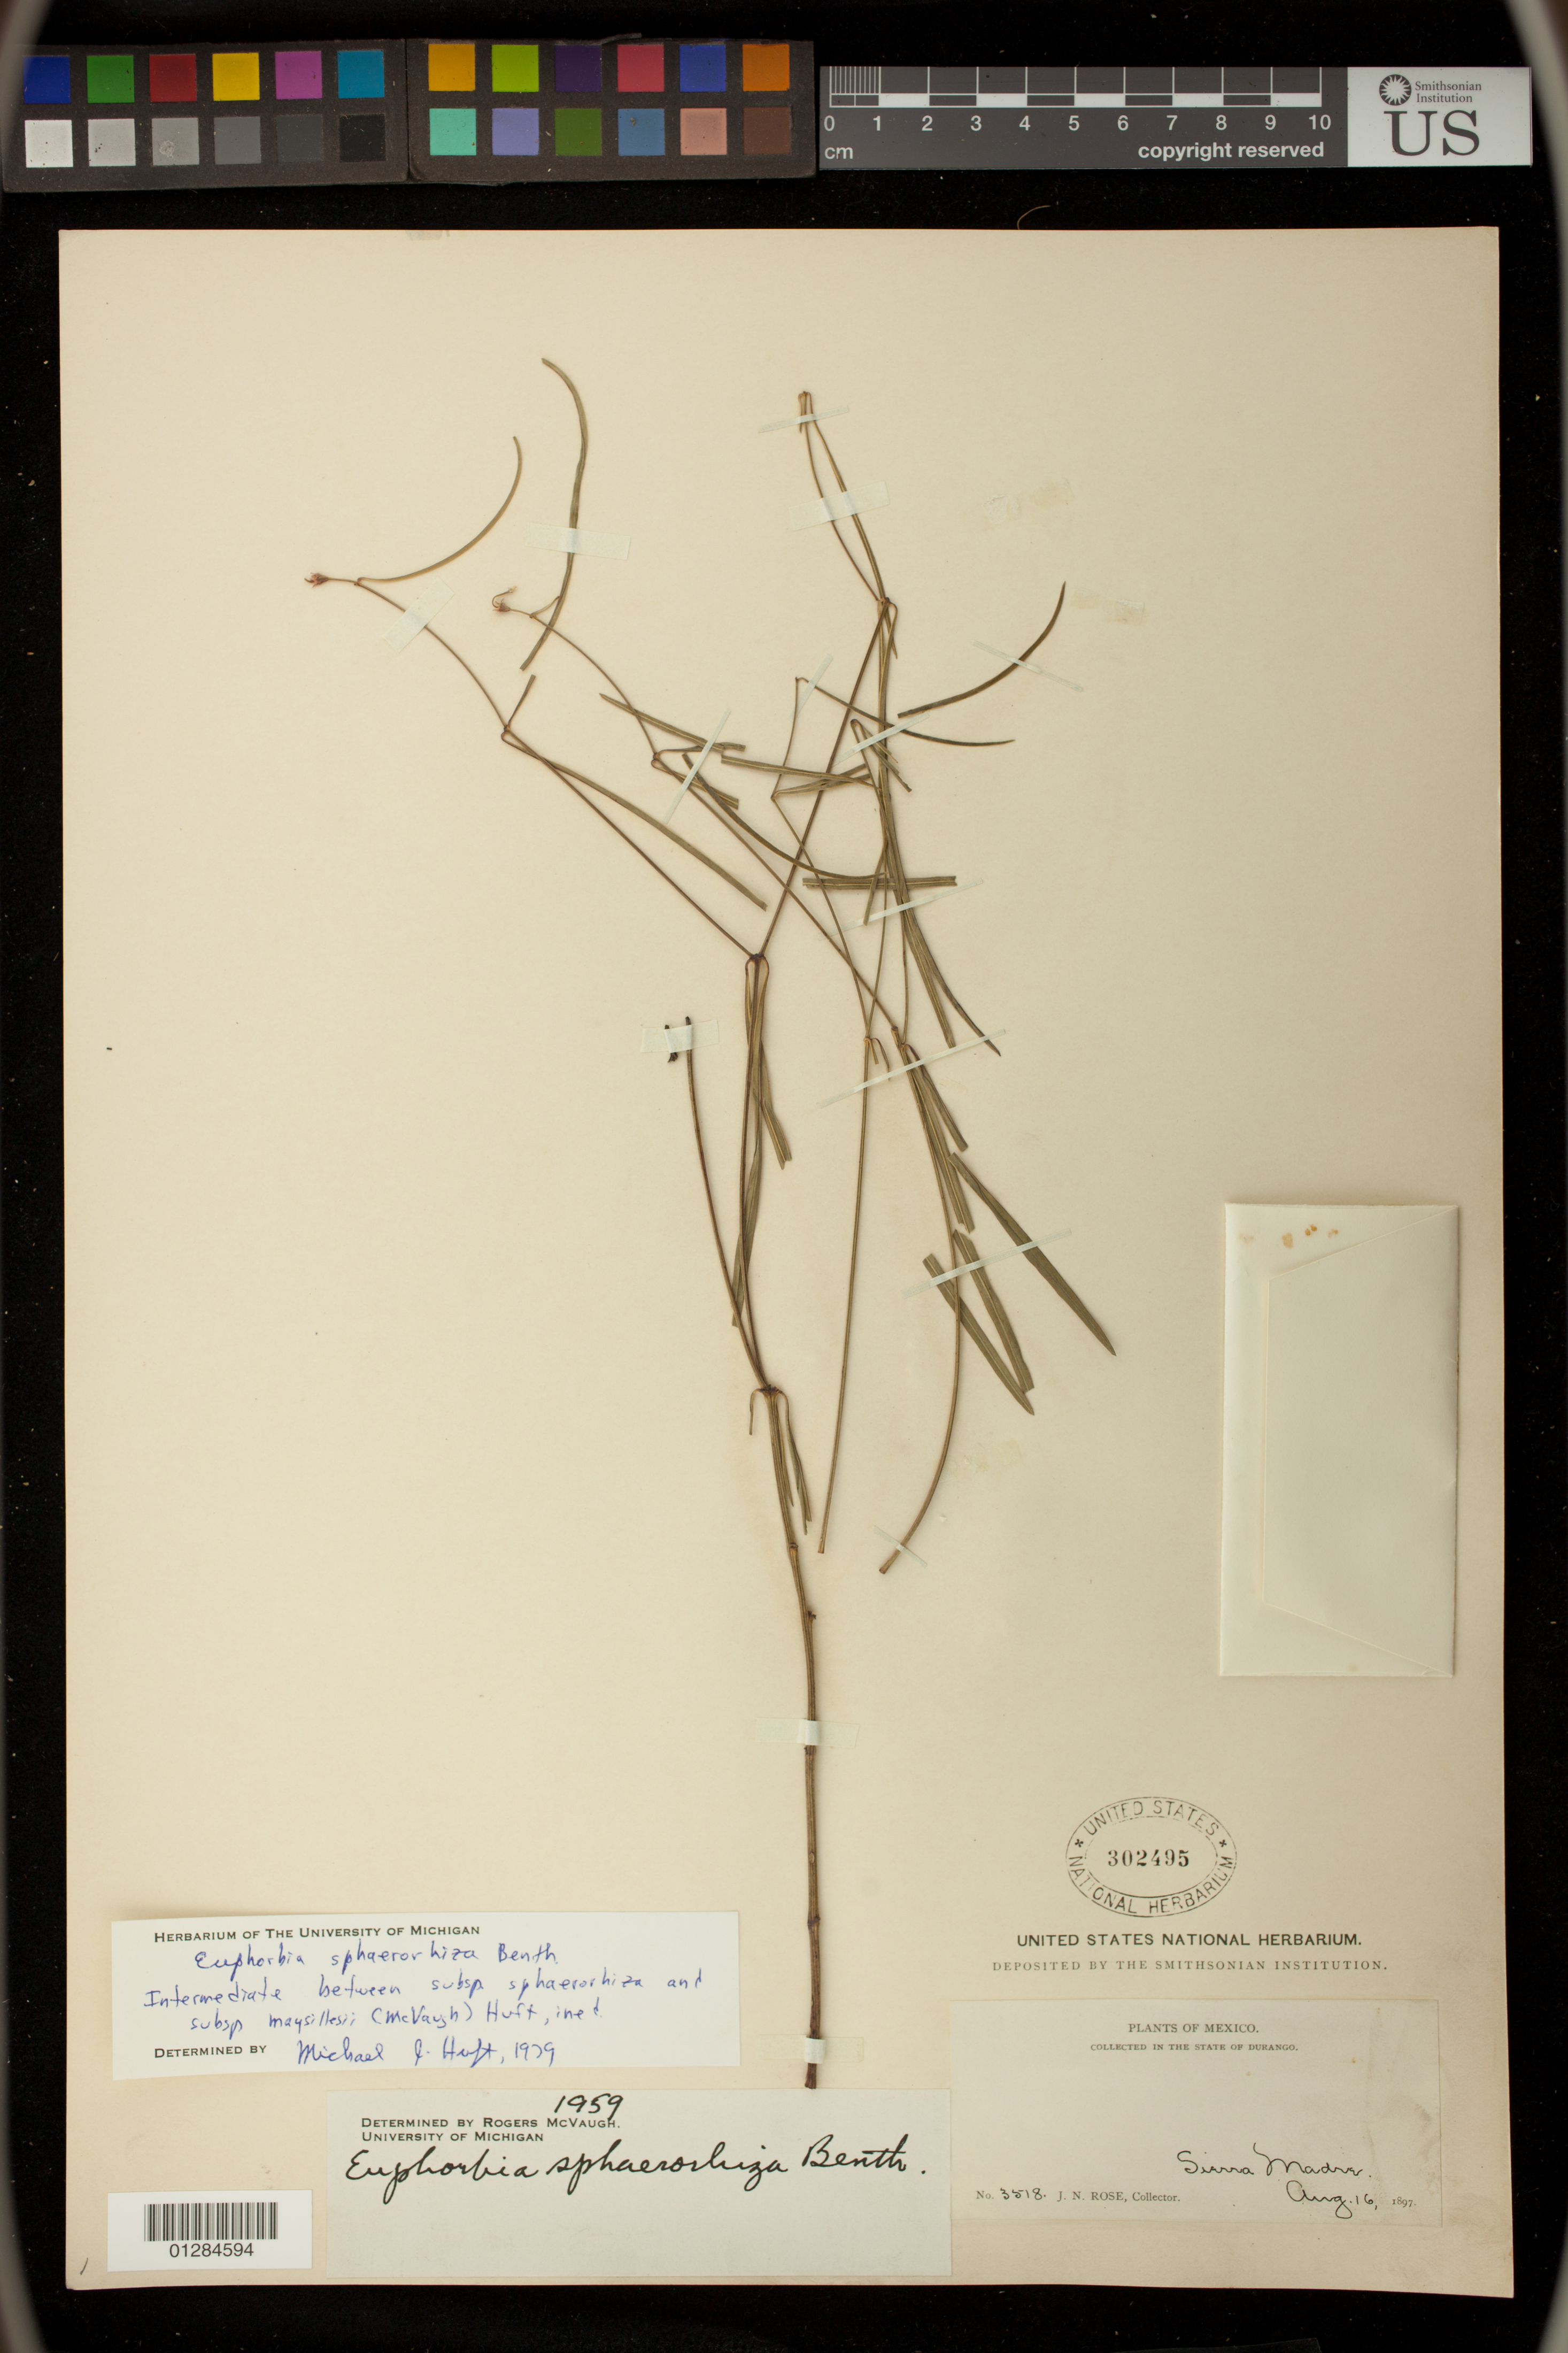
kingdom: Plantae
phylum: Tracheophyta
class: Magnoliopsida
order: Malpighiales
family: Euphorbiaceae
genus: Euphorbia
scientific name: Euphorbia sphaerorhiza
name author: Benth.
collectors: J. N. Rose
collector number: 3518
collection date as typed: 16 Aug 1897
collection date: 1897-08-16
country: Mexico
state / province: Durango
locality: Sierra Madre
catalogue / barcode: US 302495